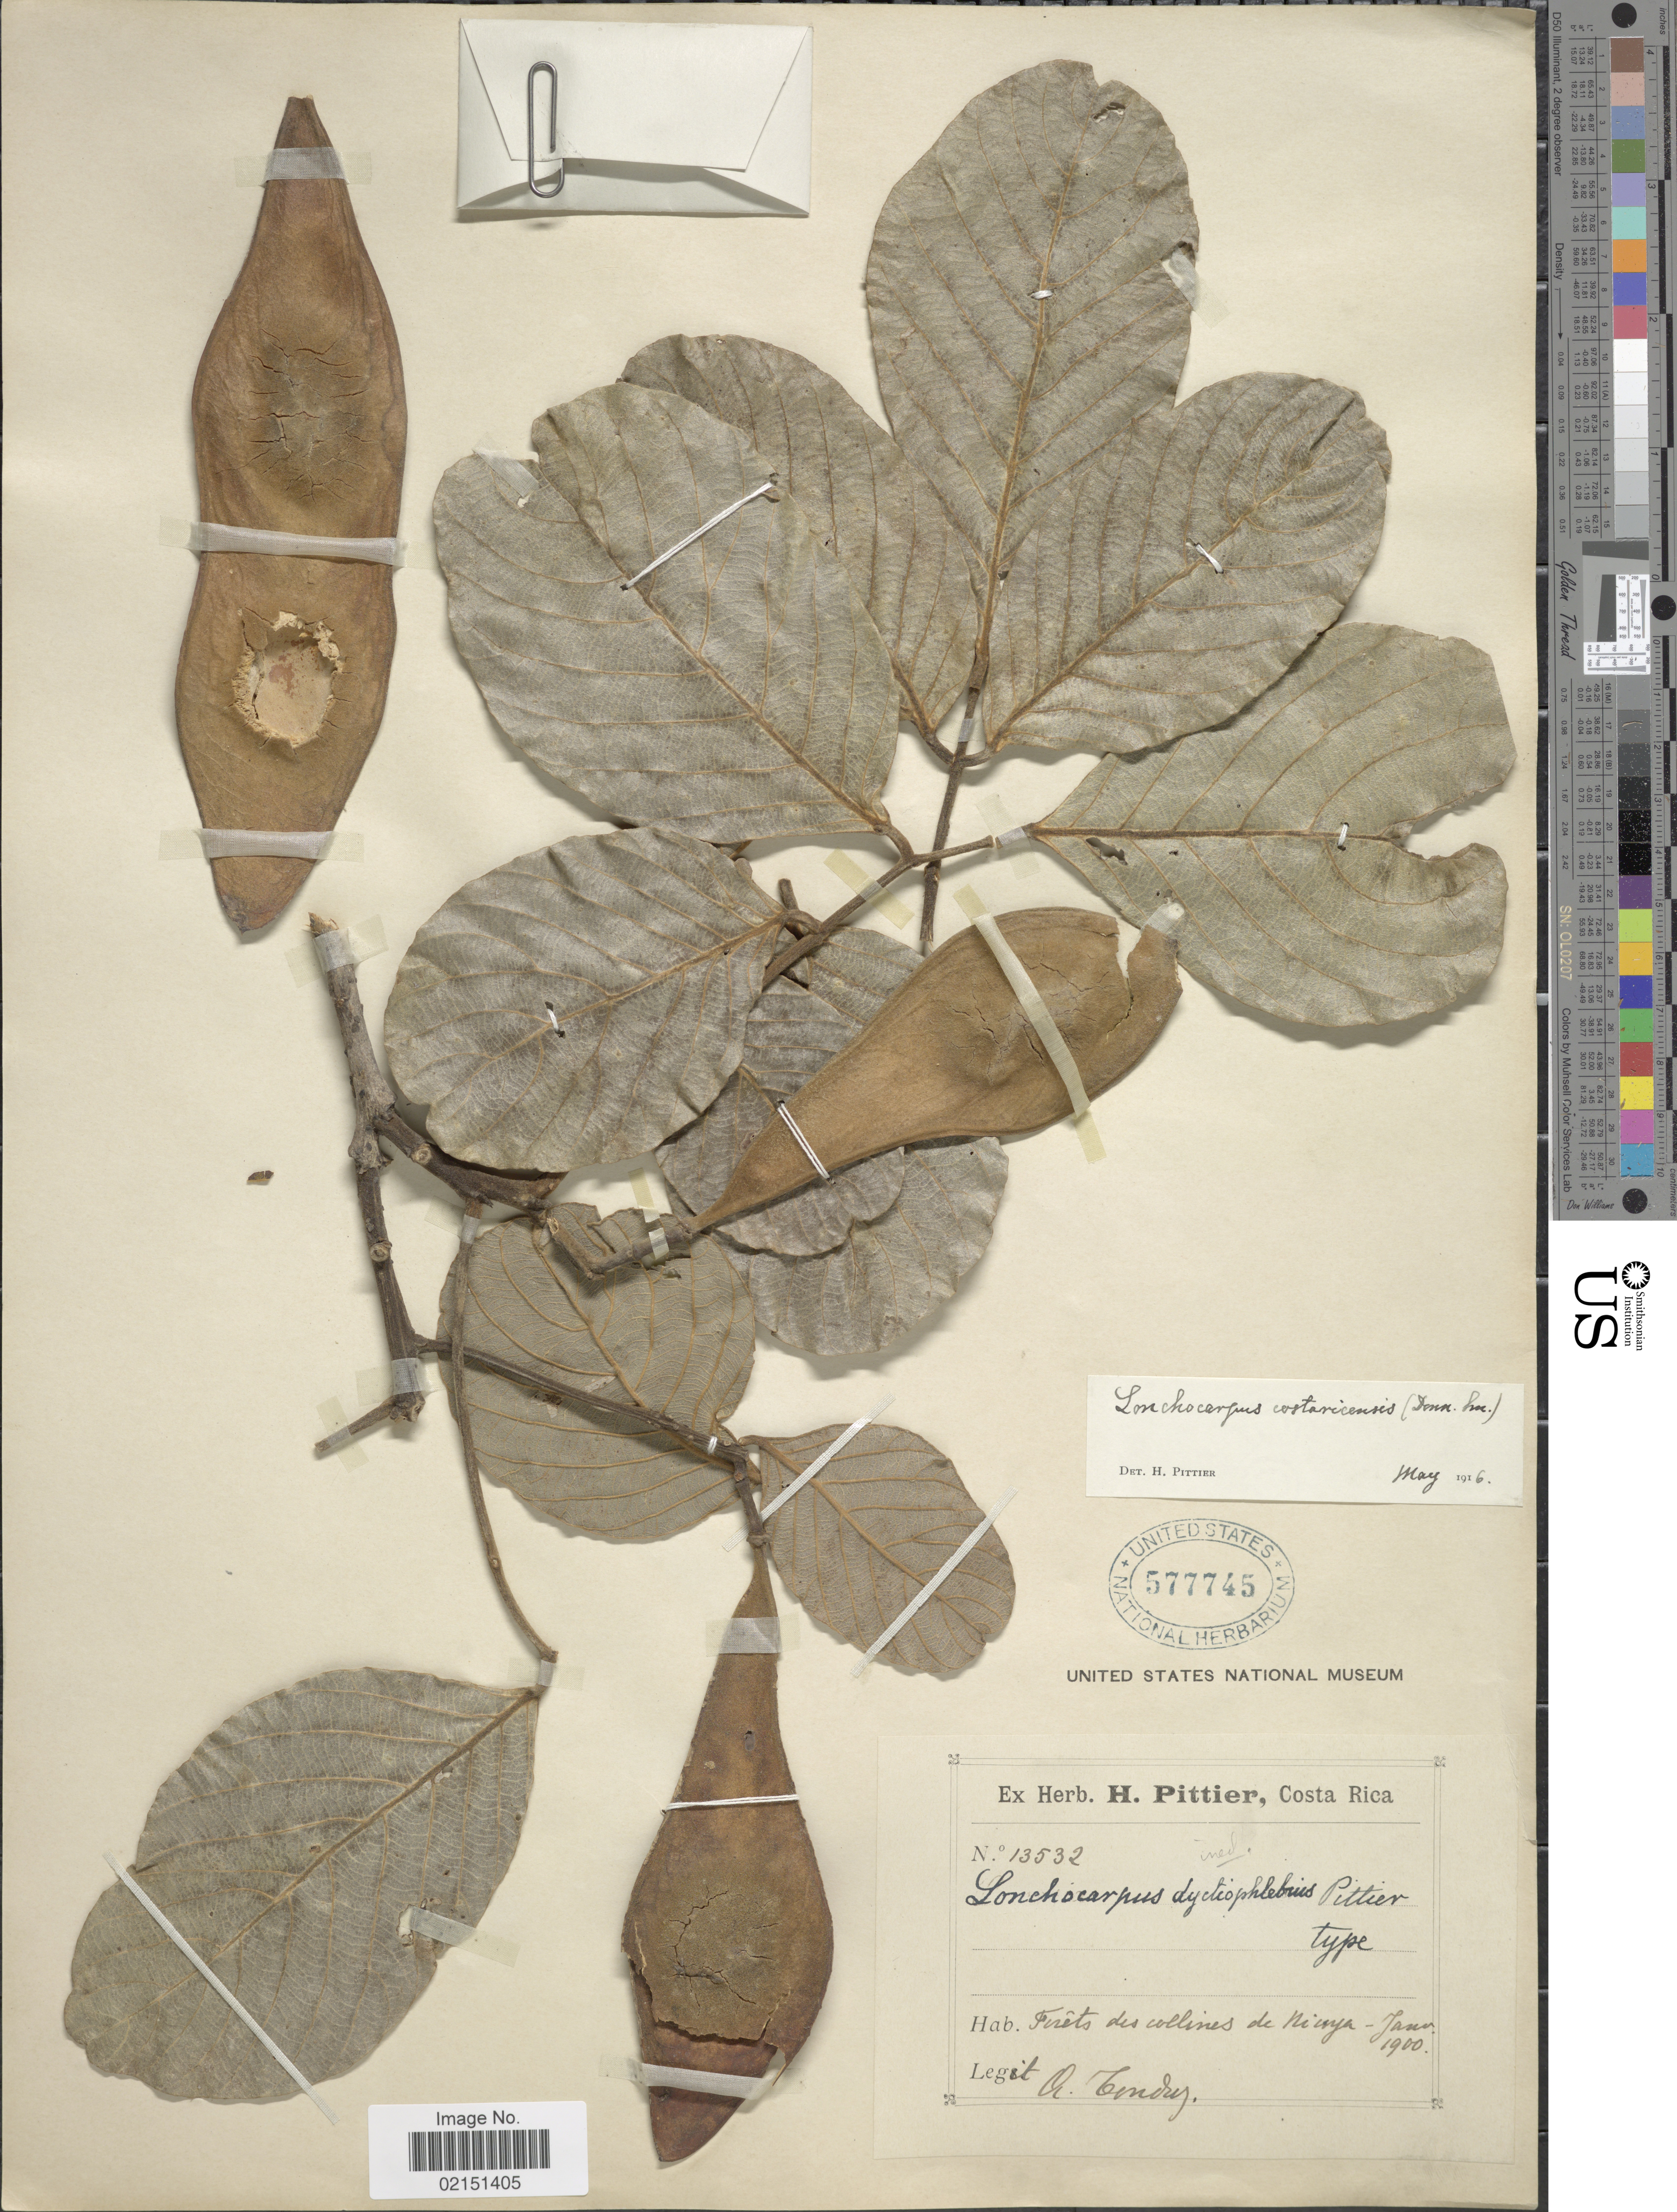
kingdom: Plantae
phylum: Tracheophyta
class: Magnoliopsida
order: Fabales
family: Fabaceae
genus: Lonchocarpus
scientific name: Lonchocarpus costaricensis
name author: Pittier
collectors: A. Tonduz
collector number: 13532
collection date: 1900-01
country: Costa Rica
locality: Forets des collines de Nicoya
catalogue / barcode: US 577745